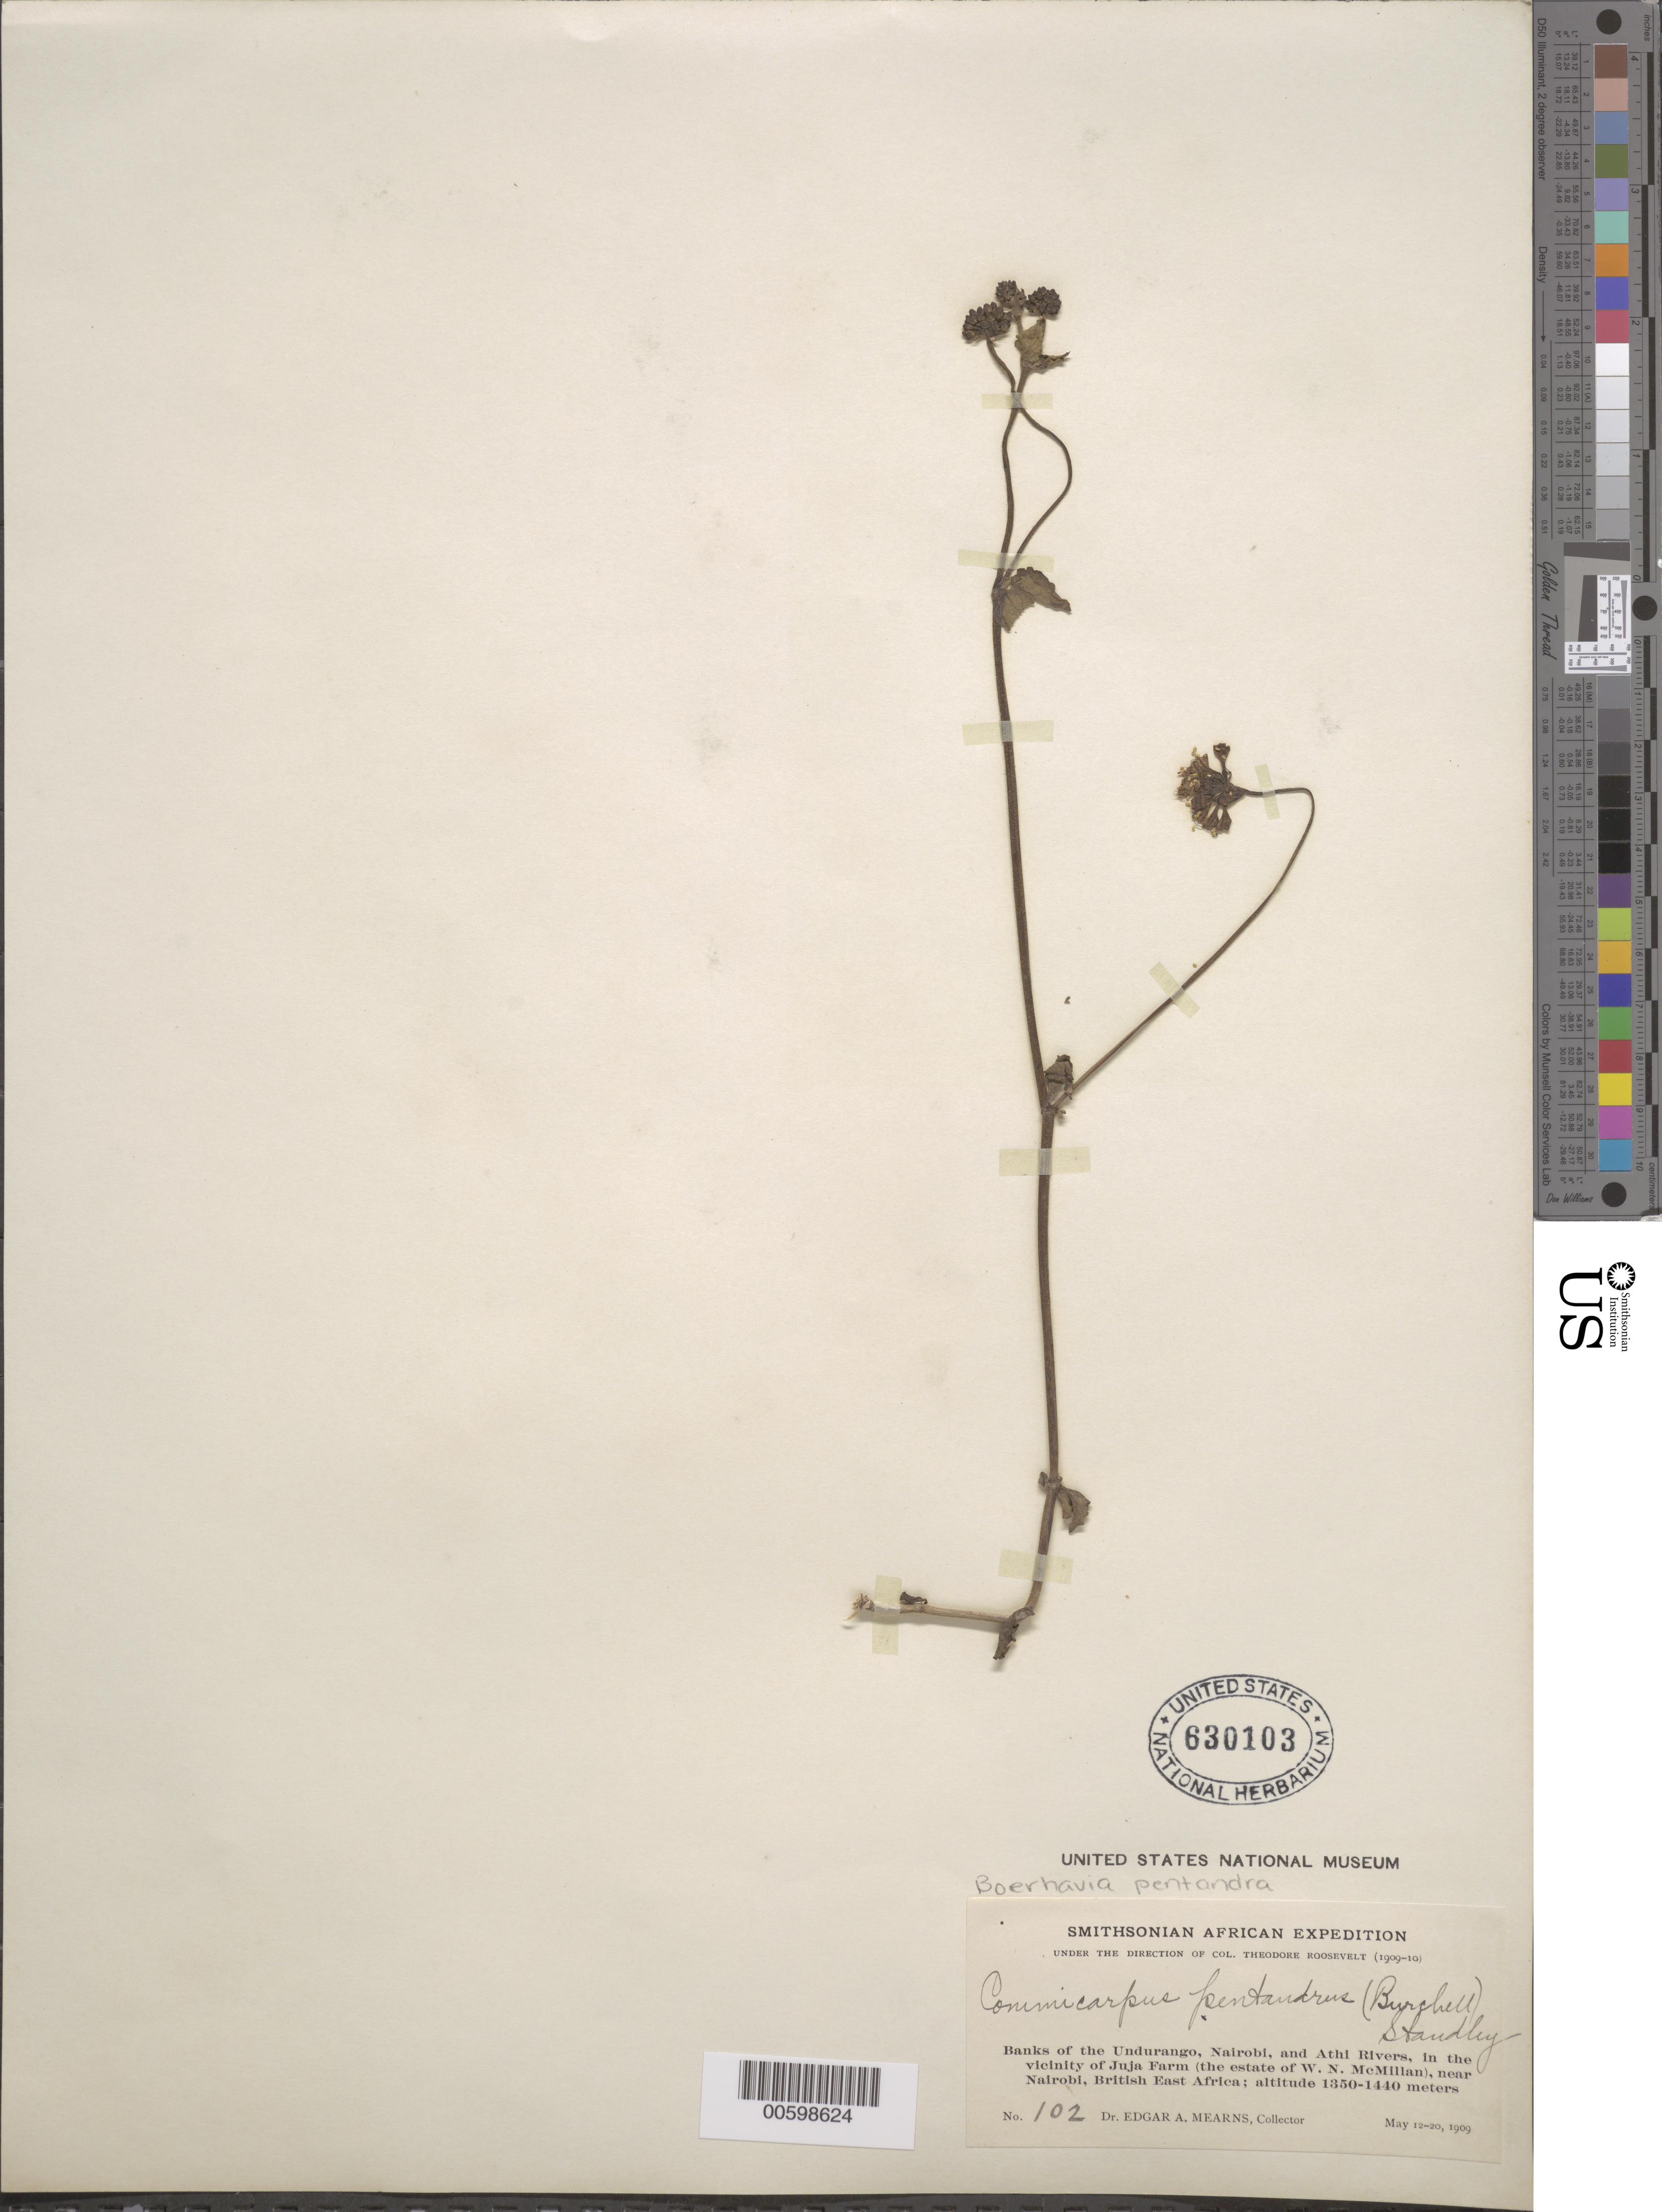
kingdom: Plantae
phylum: Tracheophyta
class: Magnoliopsida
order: Caryophyllales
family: Nyctaginaceae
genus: Boerhavia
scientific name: Boerhavia pentandra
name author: Burch.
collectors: E. A. Mearns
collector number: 102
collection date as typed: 12 May 1909 to 20 May 1909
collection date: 1909-05-12/1909-05-20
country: Kenya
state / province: Nairobi Area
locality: Banks of the Undurango, Nairobi and Athi rivers, in the vicinity of Juja Farm ( the Estate owned by McMillan), near Nairobi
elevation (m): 1350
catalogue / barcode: US 630103